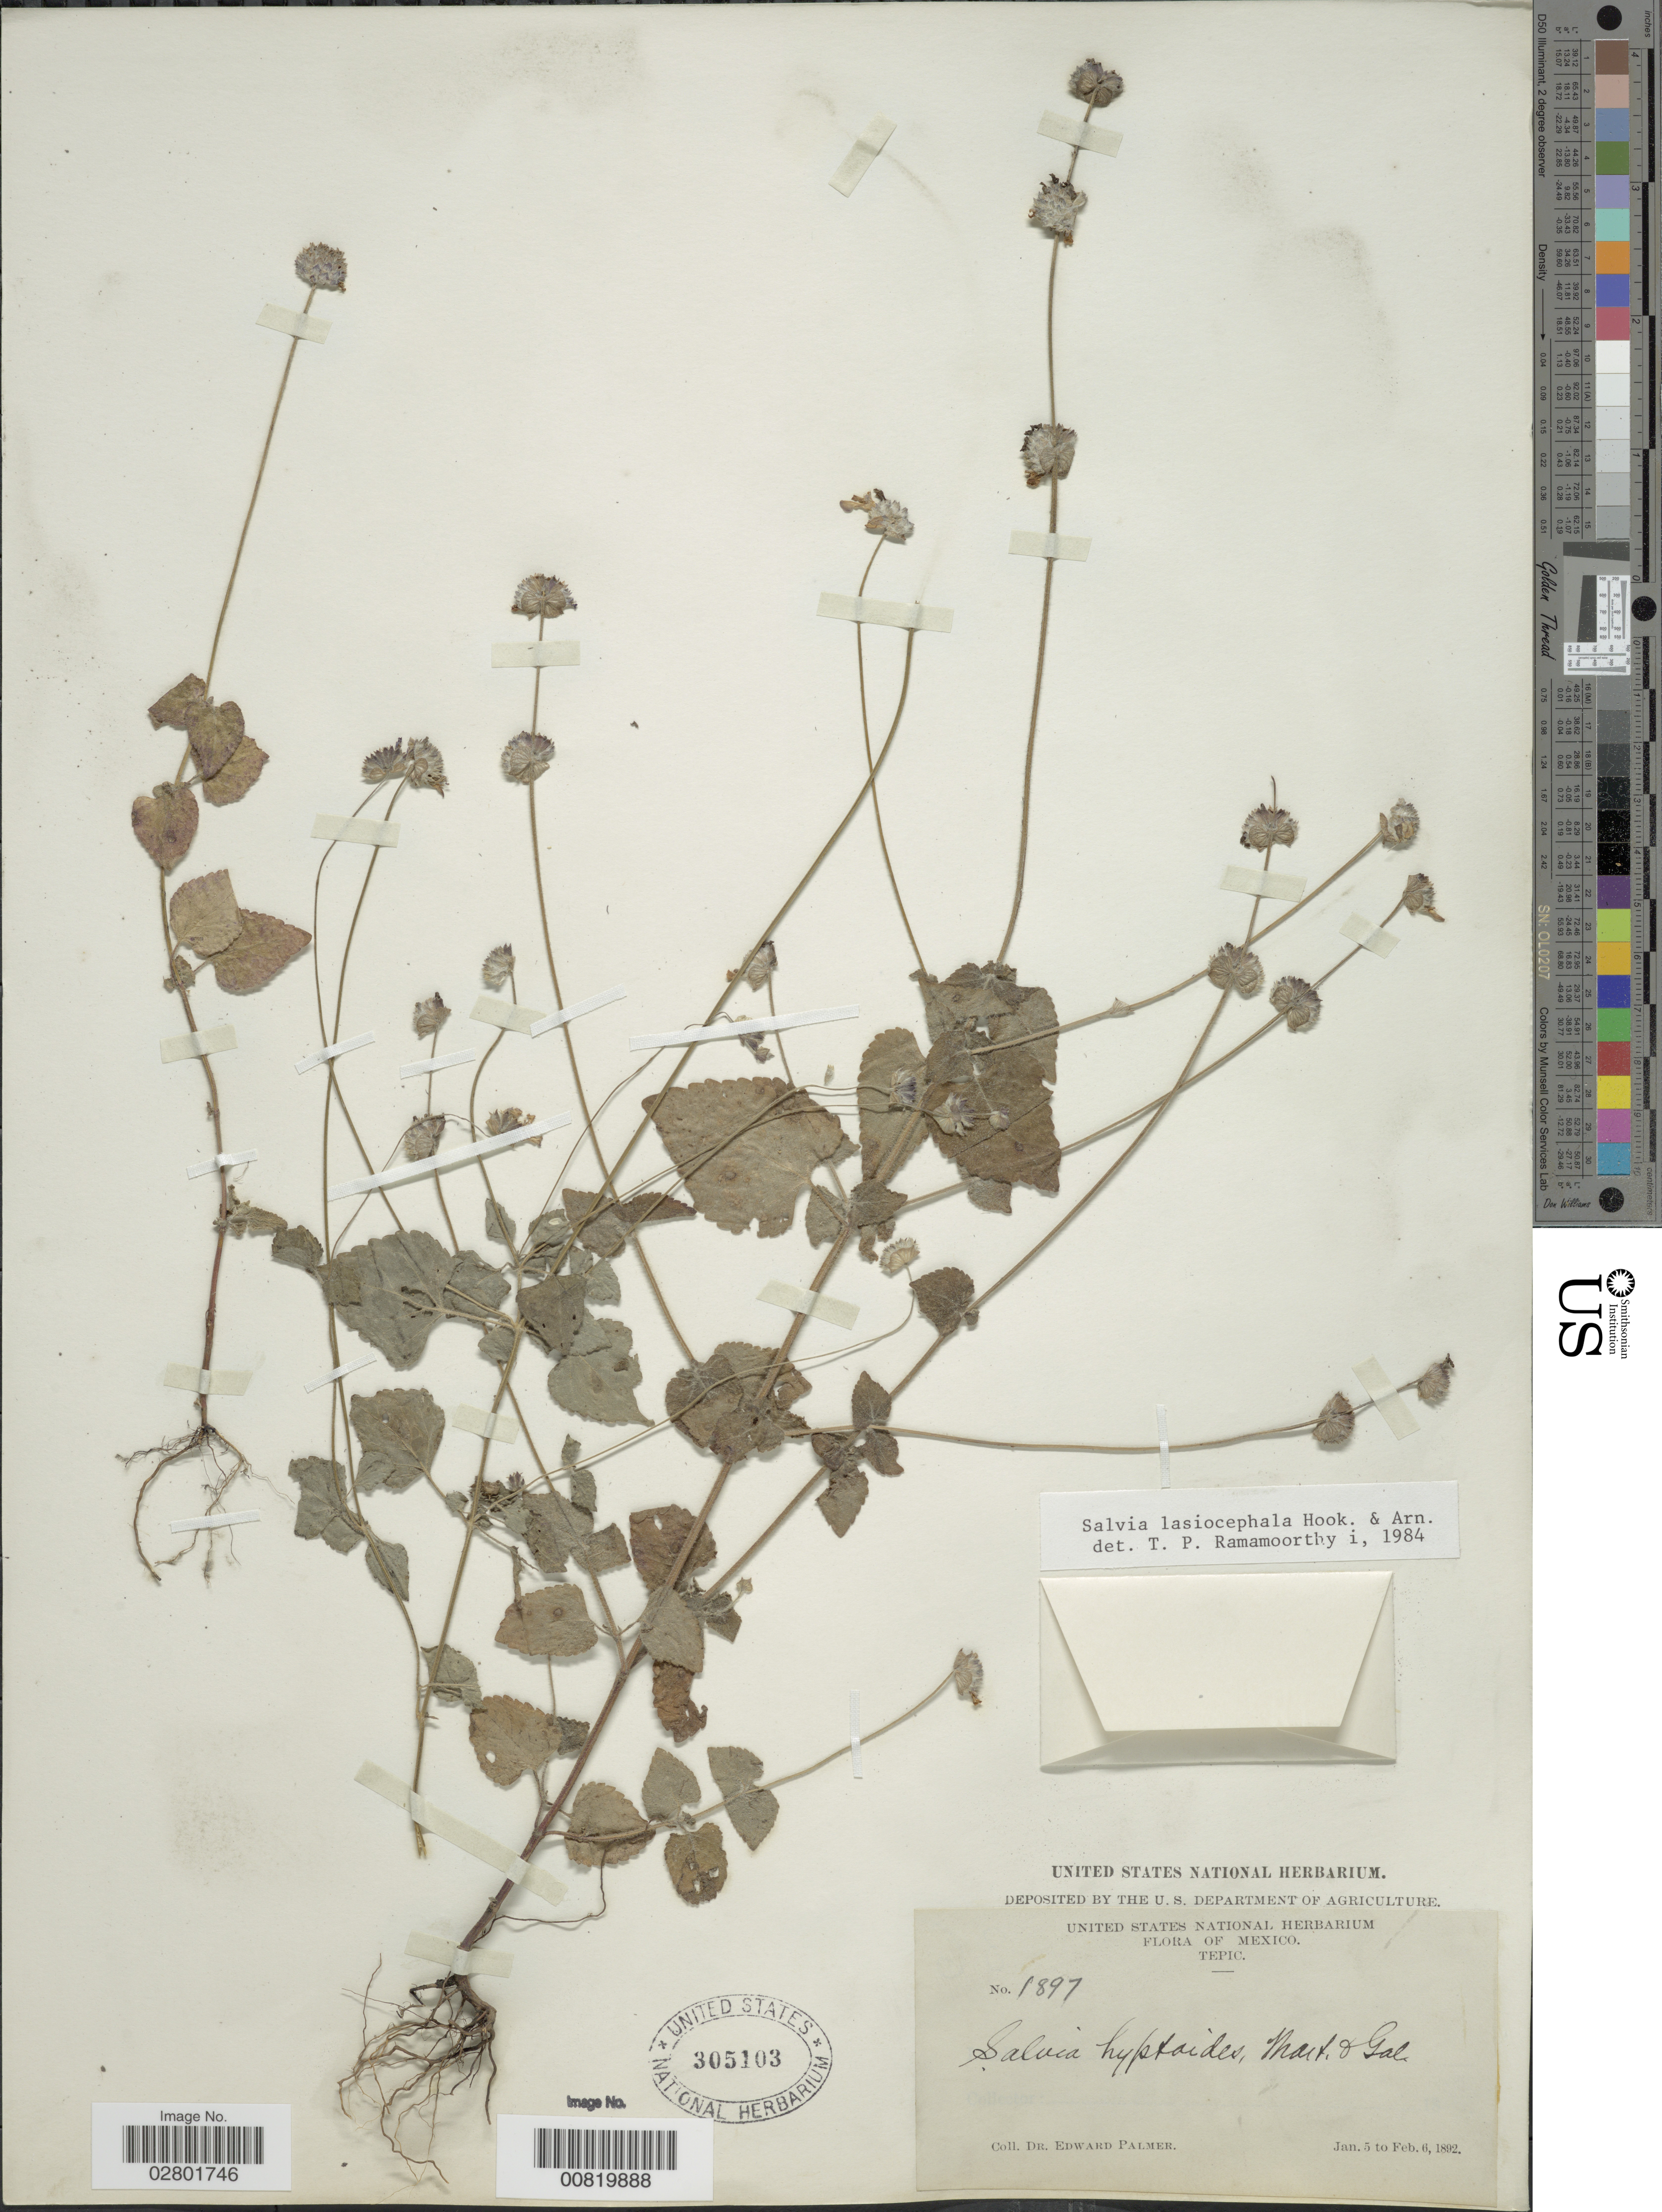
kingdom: Plantae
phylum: Tracheophyta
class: Magnoliopsida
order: Lamiales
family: Lamiaceae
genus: Salvia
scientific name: Salvia lasiocephala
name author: Hook. & Arn.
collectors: E. Palmer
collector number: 1897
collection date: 1892-01-05/1892-02-06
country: Mexico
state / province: Nayarit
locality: Tepic.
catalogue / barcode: US 305103